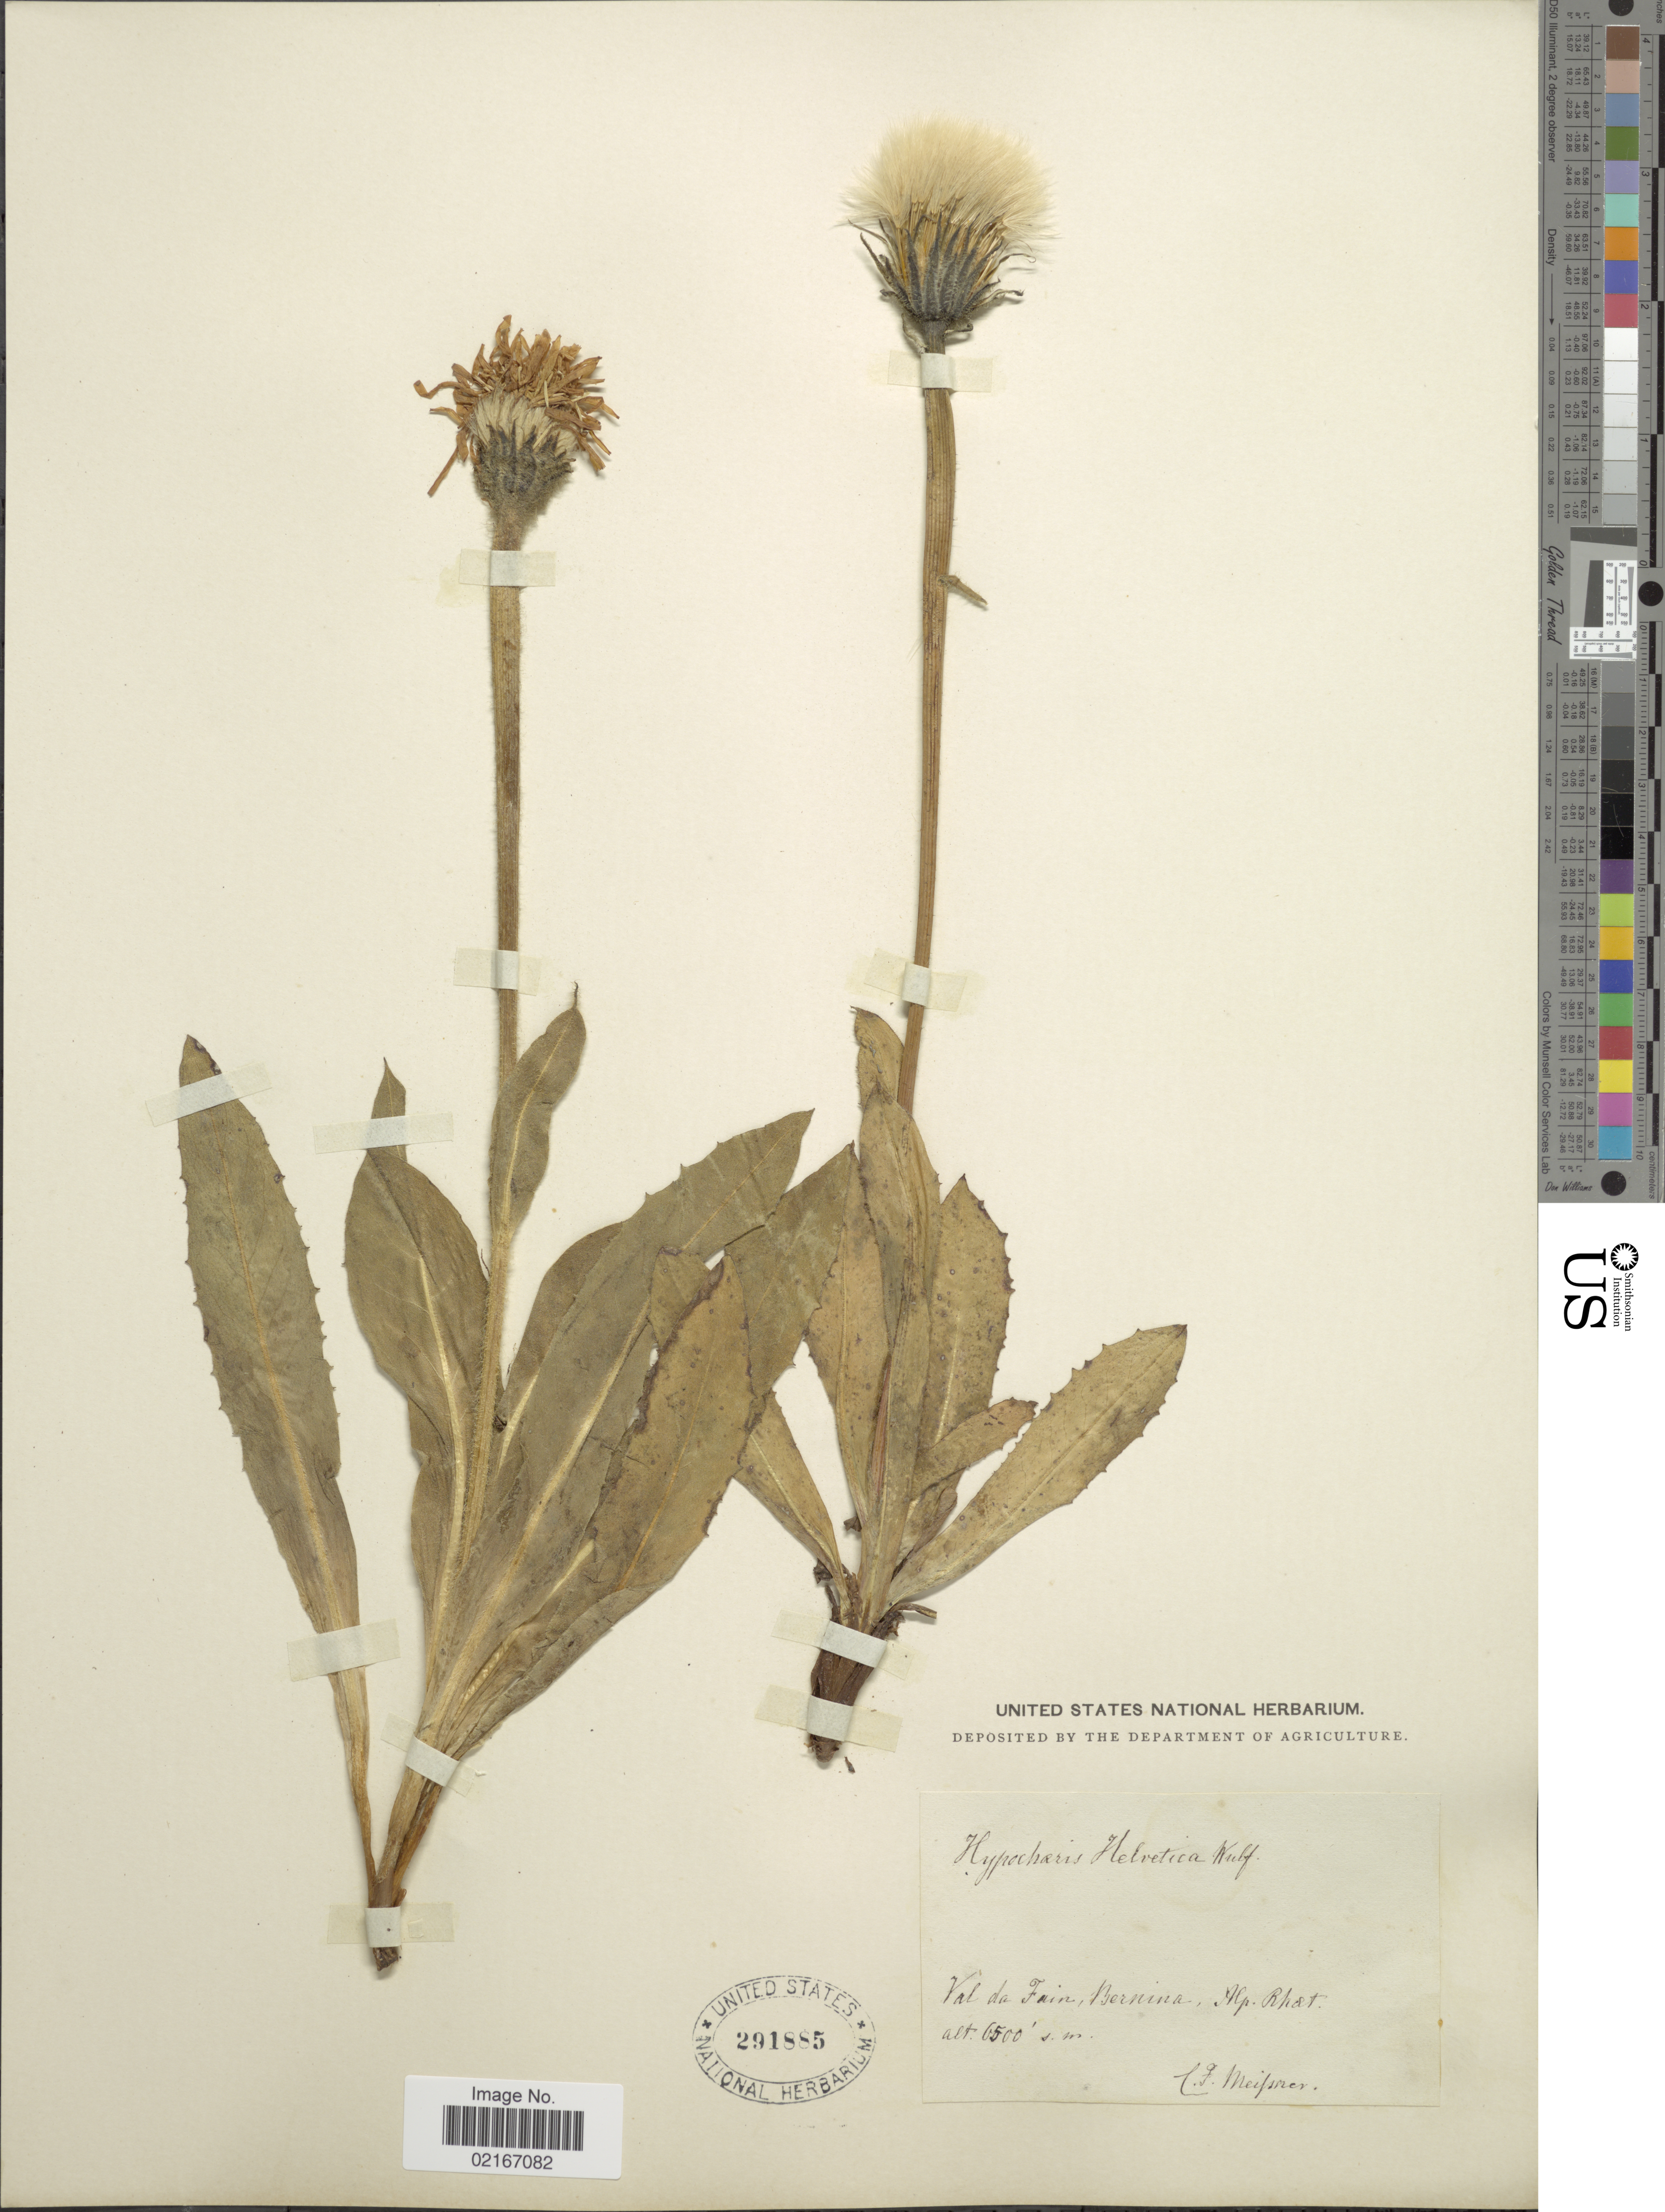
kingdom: Plantae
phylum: Tracheophyta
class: Magnoliopsida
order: Asterales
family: Asteraceae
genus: Hypochaeris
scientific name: Hypochaeris helvetica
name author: Wulfen ex Jacq.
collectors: C. F. W. Meissner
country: Switzerland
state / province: Graubunden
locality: Val de Fain, Bernina, Alp. Rhaet.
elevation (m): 1981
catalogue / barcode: US 291885